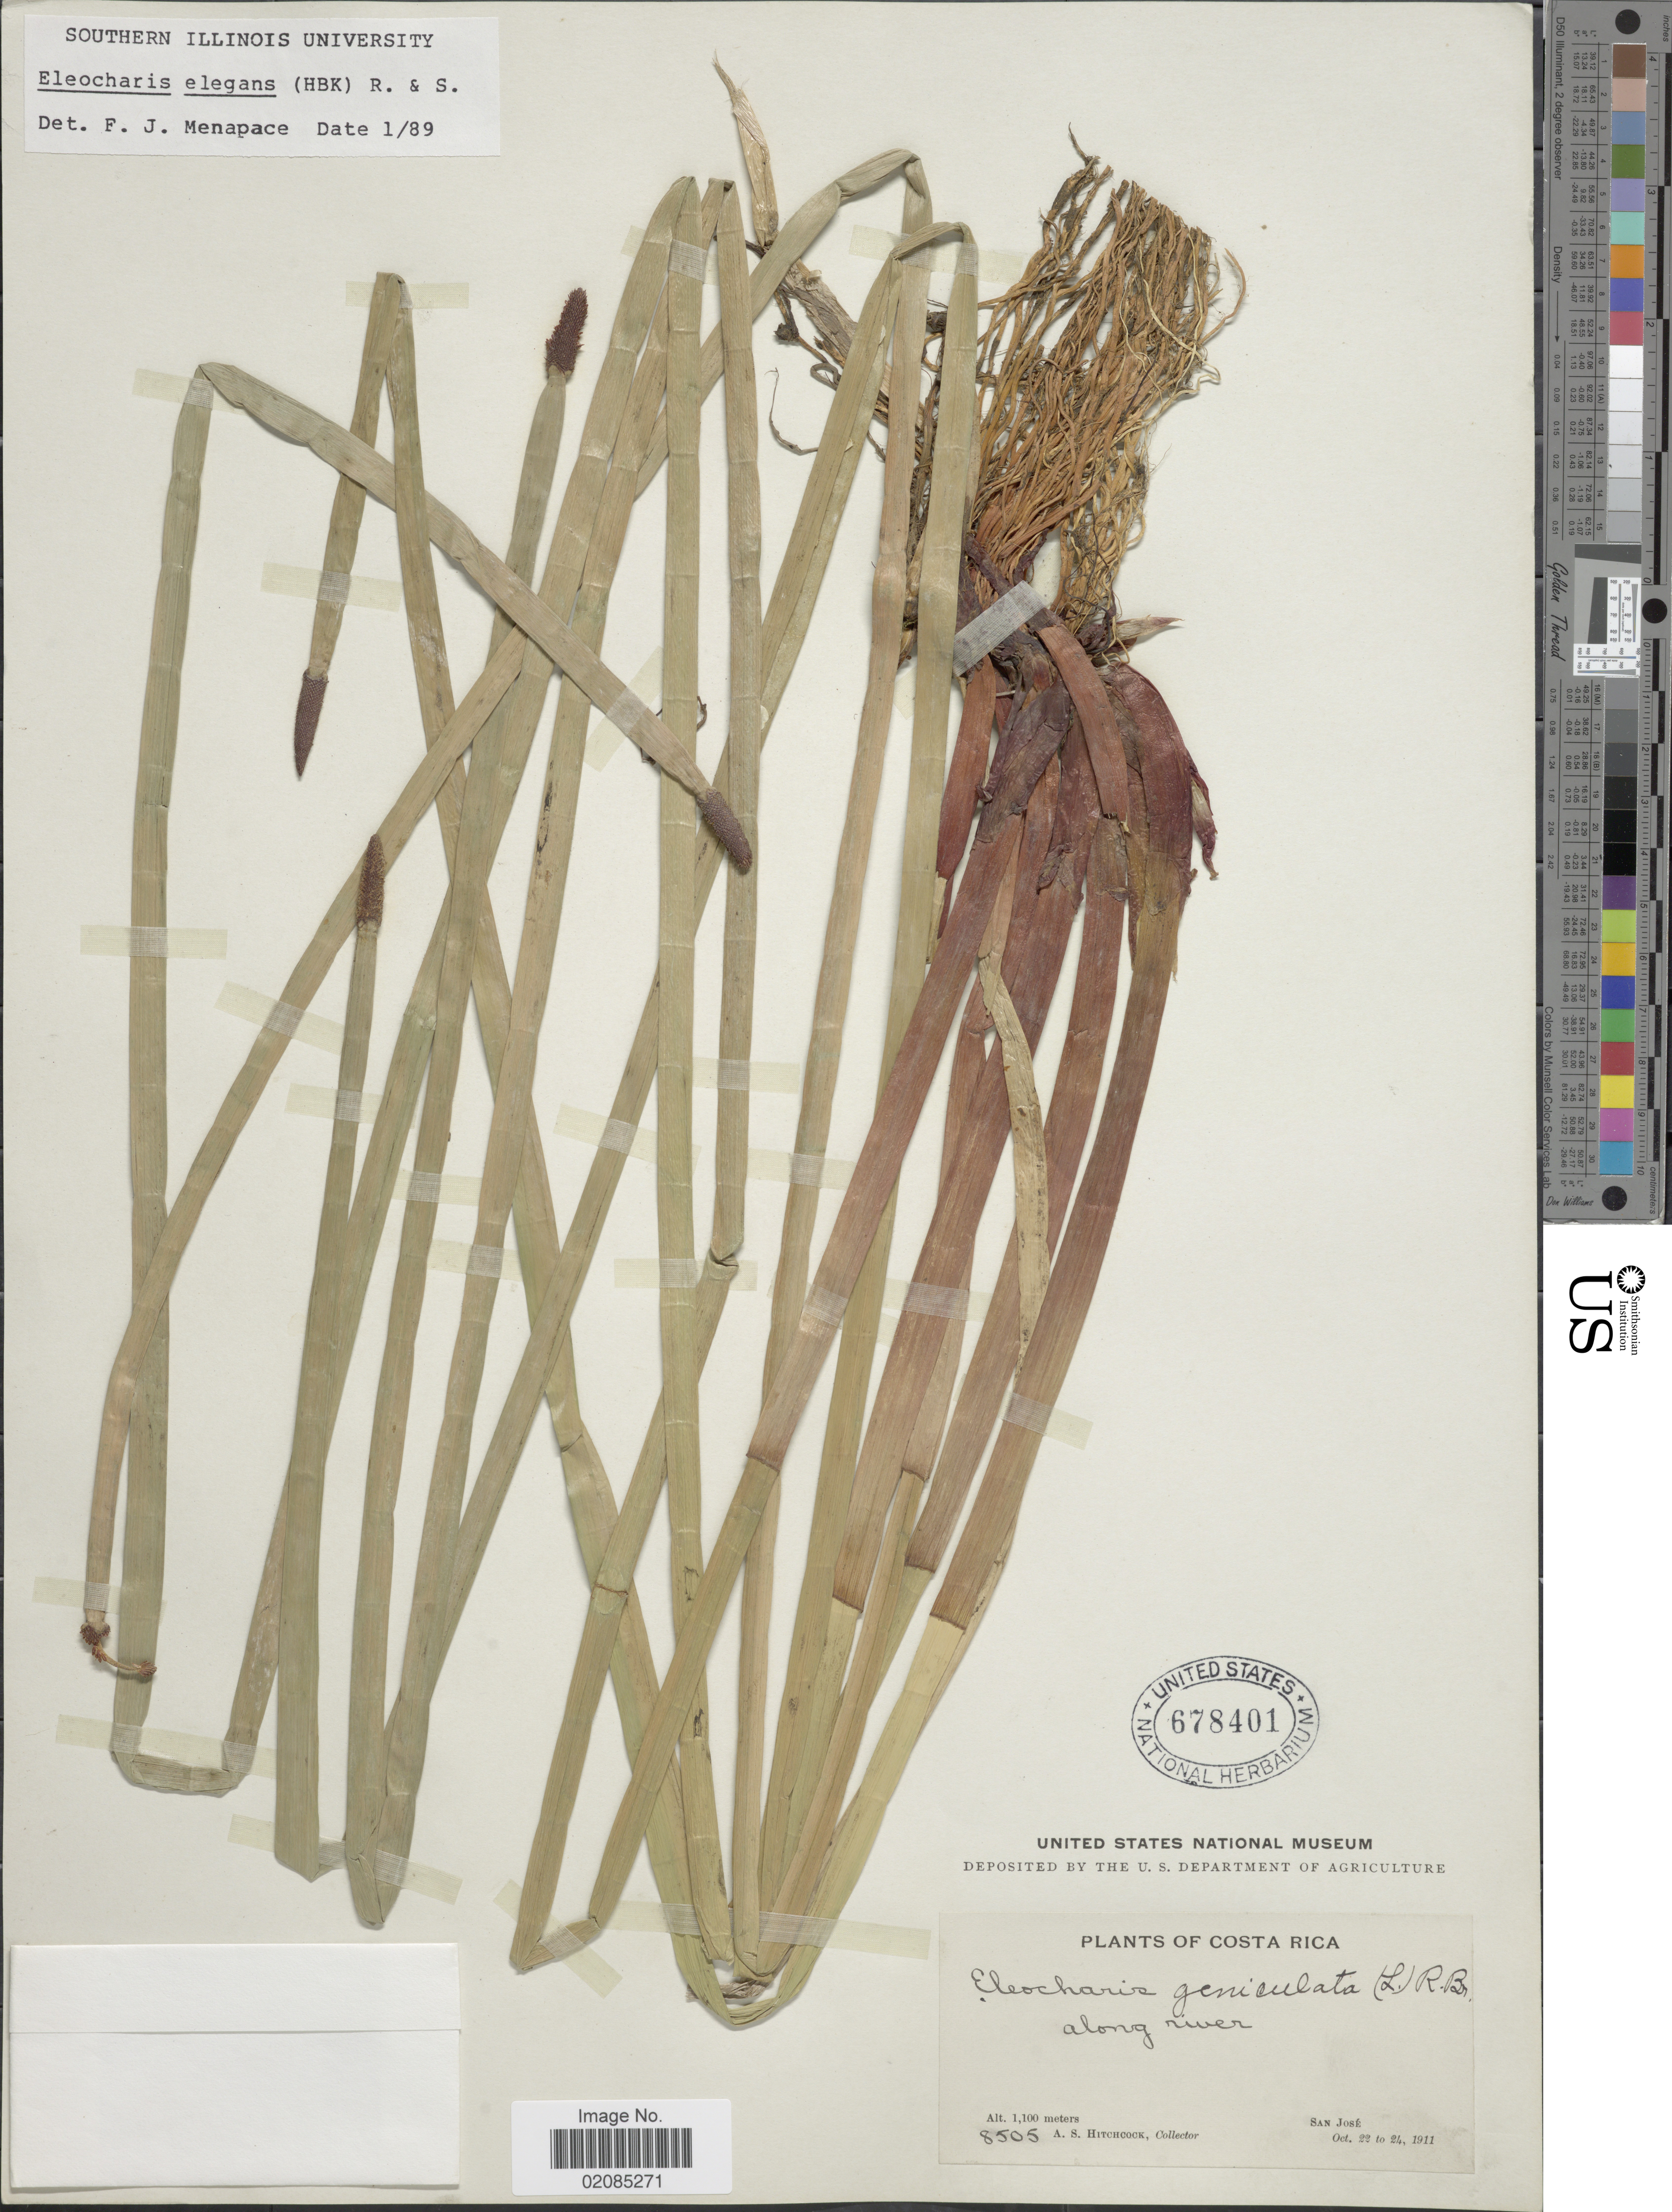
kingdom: Plantae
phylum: Tracheophyta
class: Liliopsida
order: Poales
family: Cyperaceae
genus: Eleocharis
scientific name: Eleocharis elegans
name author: (Kunth) Roem. & Schult.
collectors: A. S. Hitchcock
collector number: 8505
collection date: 1911-10-22/1911-10-24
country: Costa Rica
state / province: San José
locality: Along river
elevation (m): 1100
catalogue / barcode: US 678401